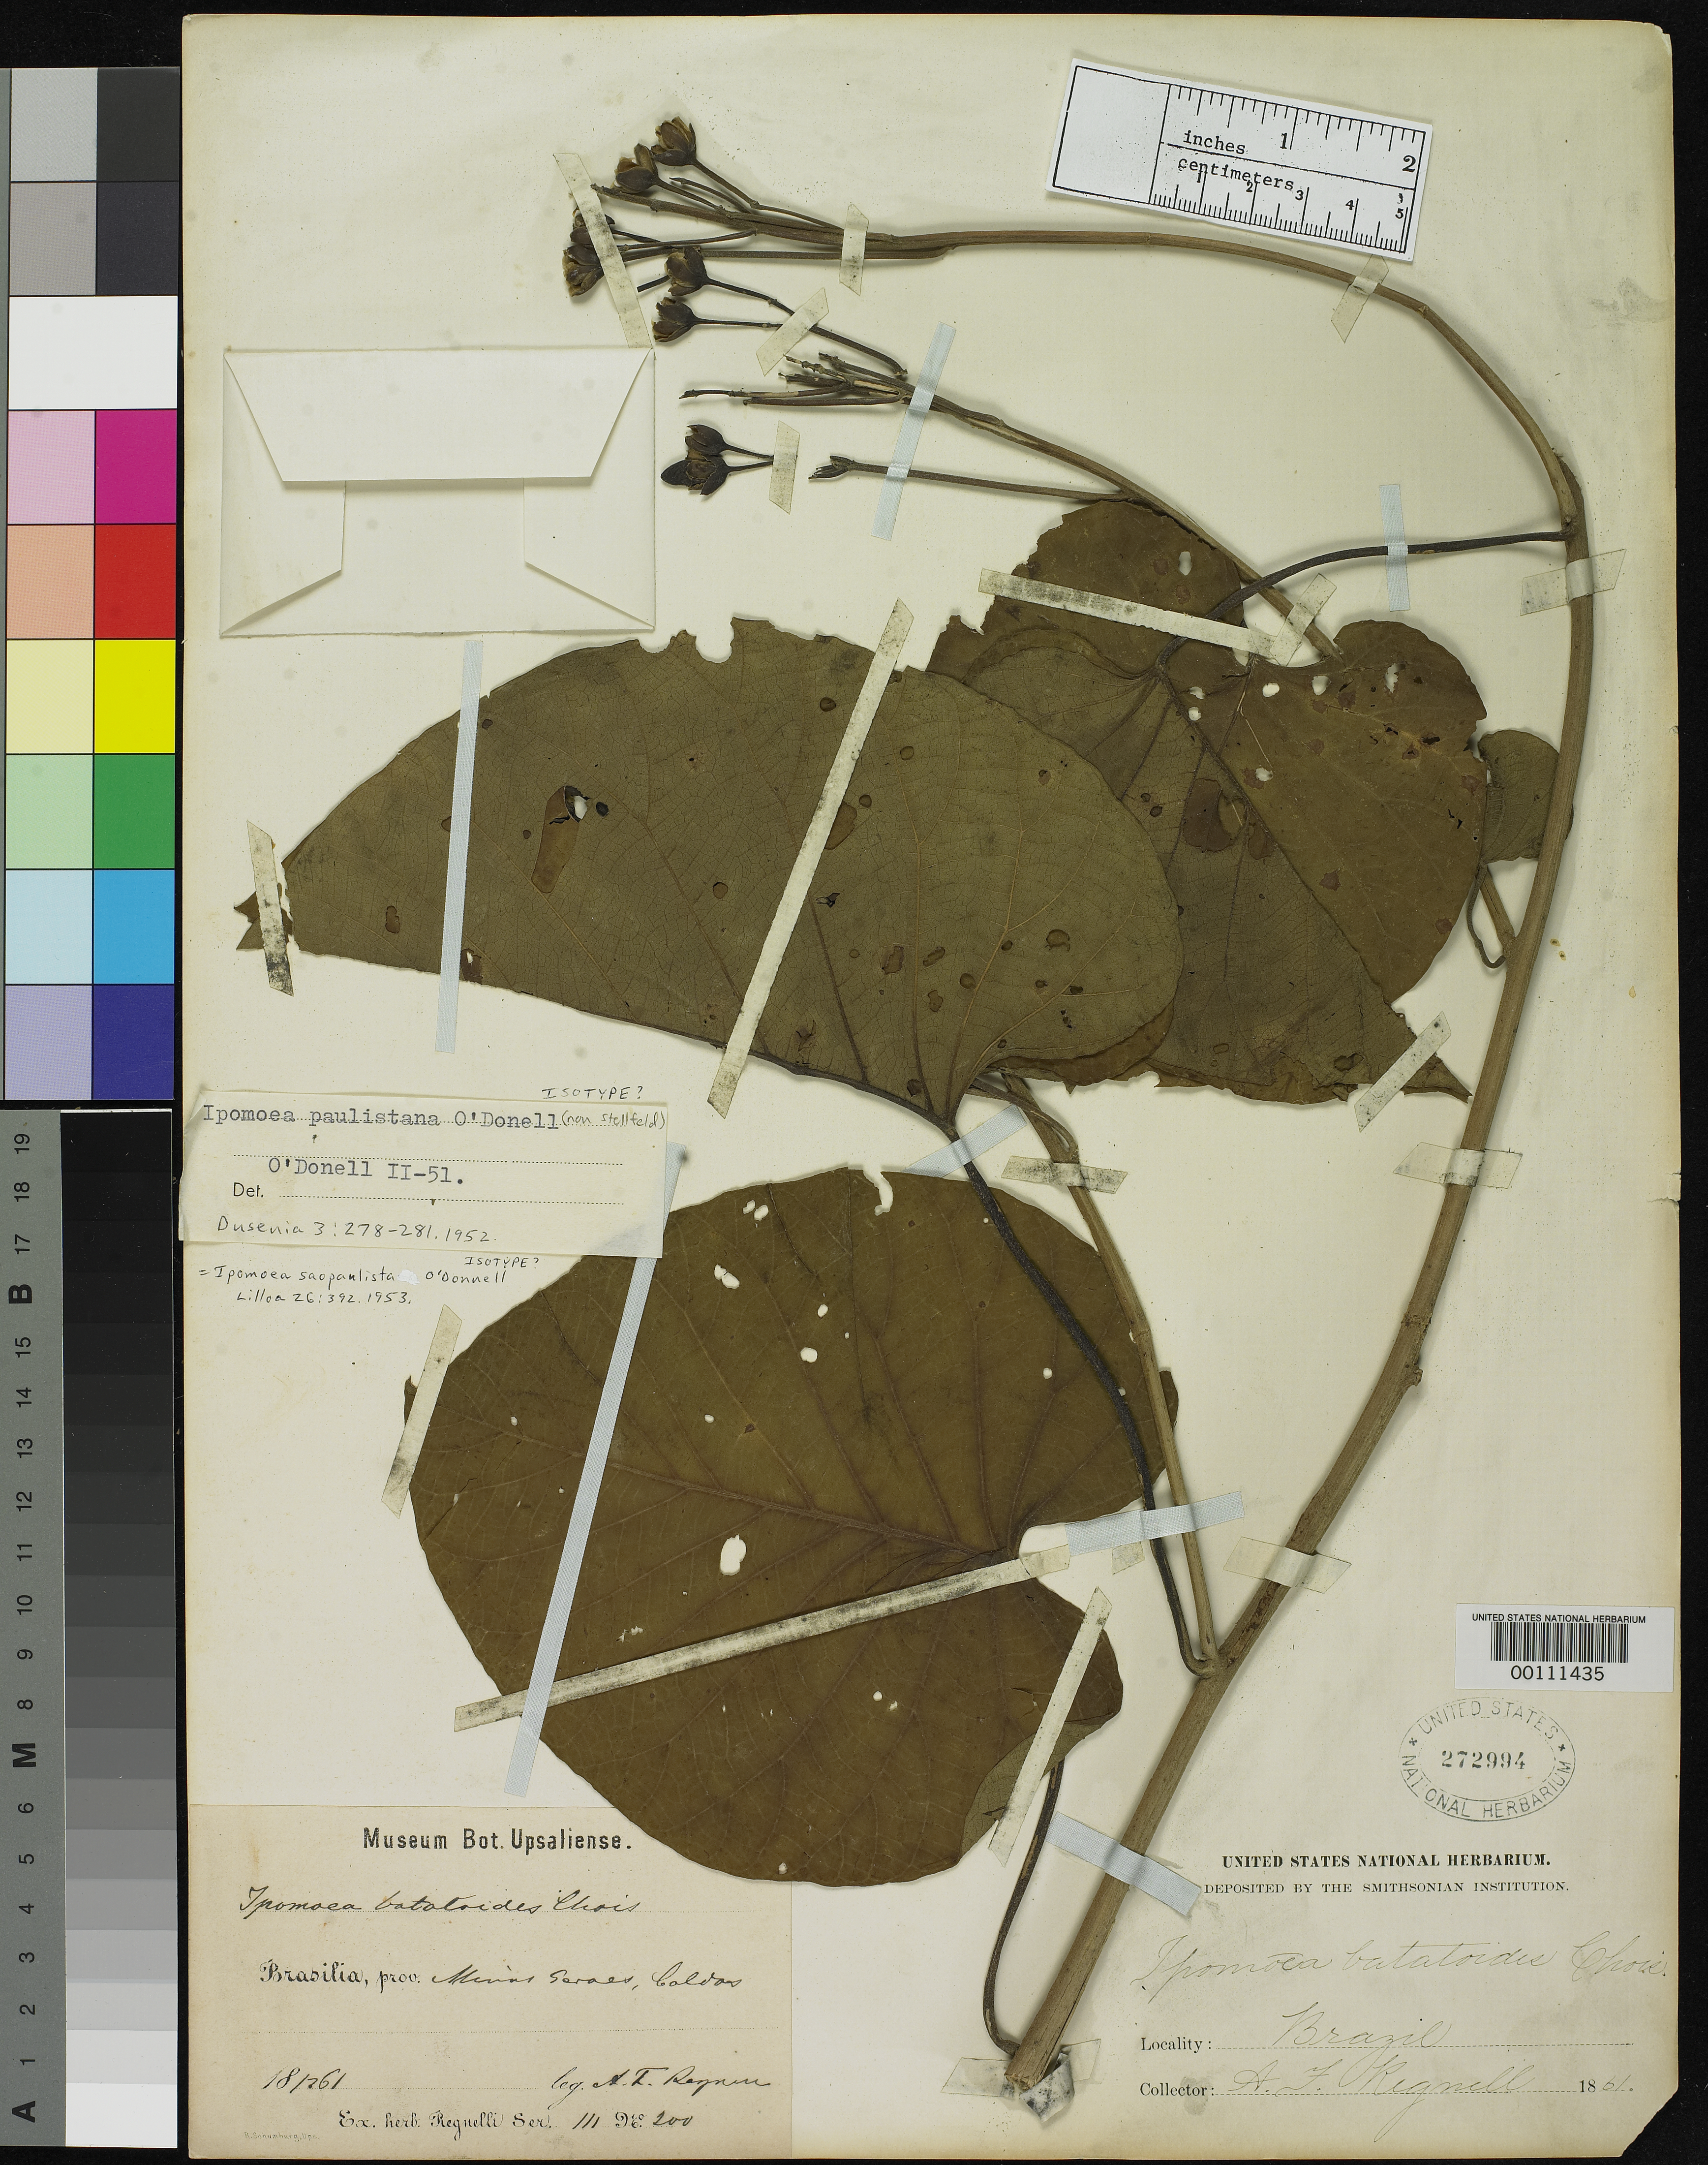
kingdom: Plantae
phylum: Tracheophyta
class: Magnoliopsida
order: Solanales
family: Convolvulaceae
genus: Ipomoea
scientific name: Ipomoea paulistana O'Donell, nom. illeg.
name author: O'Donell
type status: Isotype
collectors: A. F. Regnell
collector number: III 200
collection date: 1861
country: Brazil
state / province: Minas Gerais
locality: Minas Geraes, Caldas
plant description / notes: Type status to be confirmed; is this a duplicate of the holotype? Collections made on different dates may have the same collection number.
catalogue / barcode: US 272994